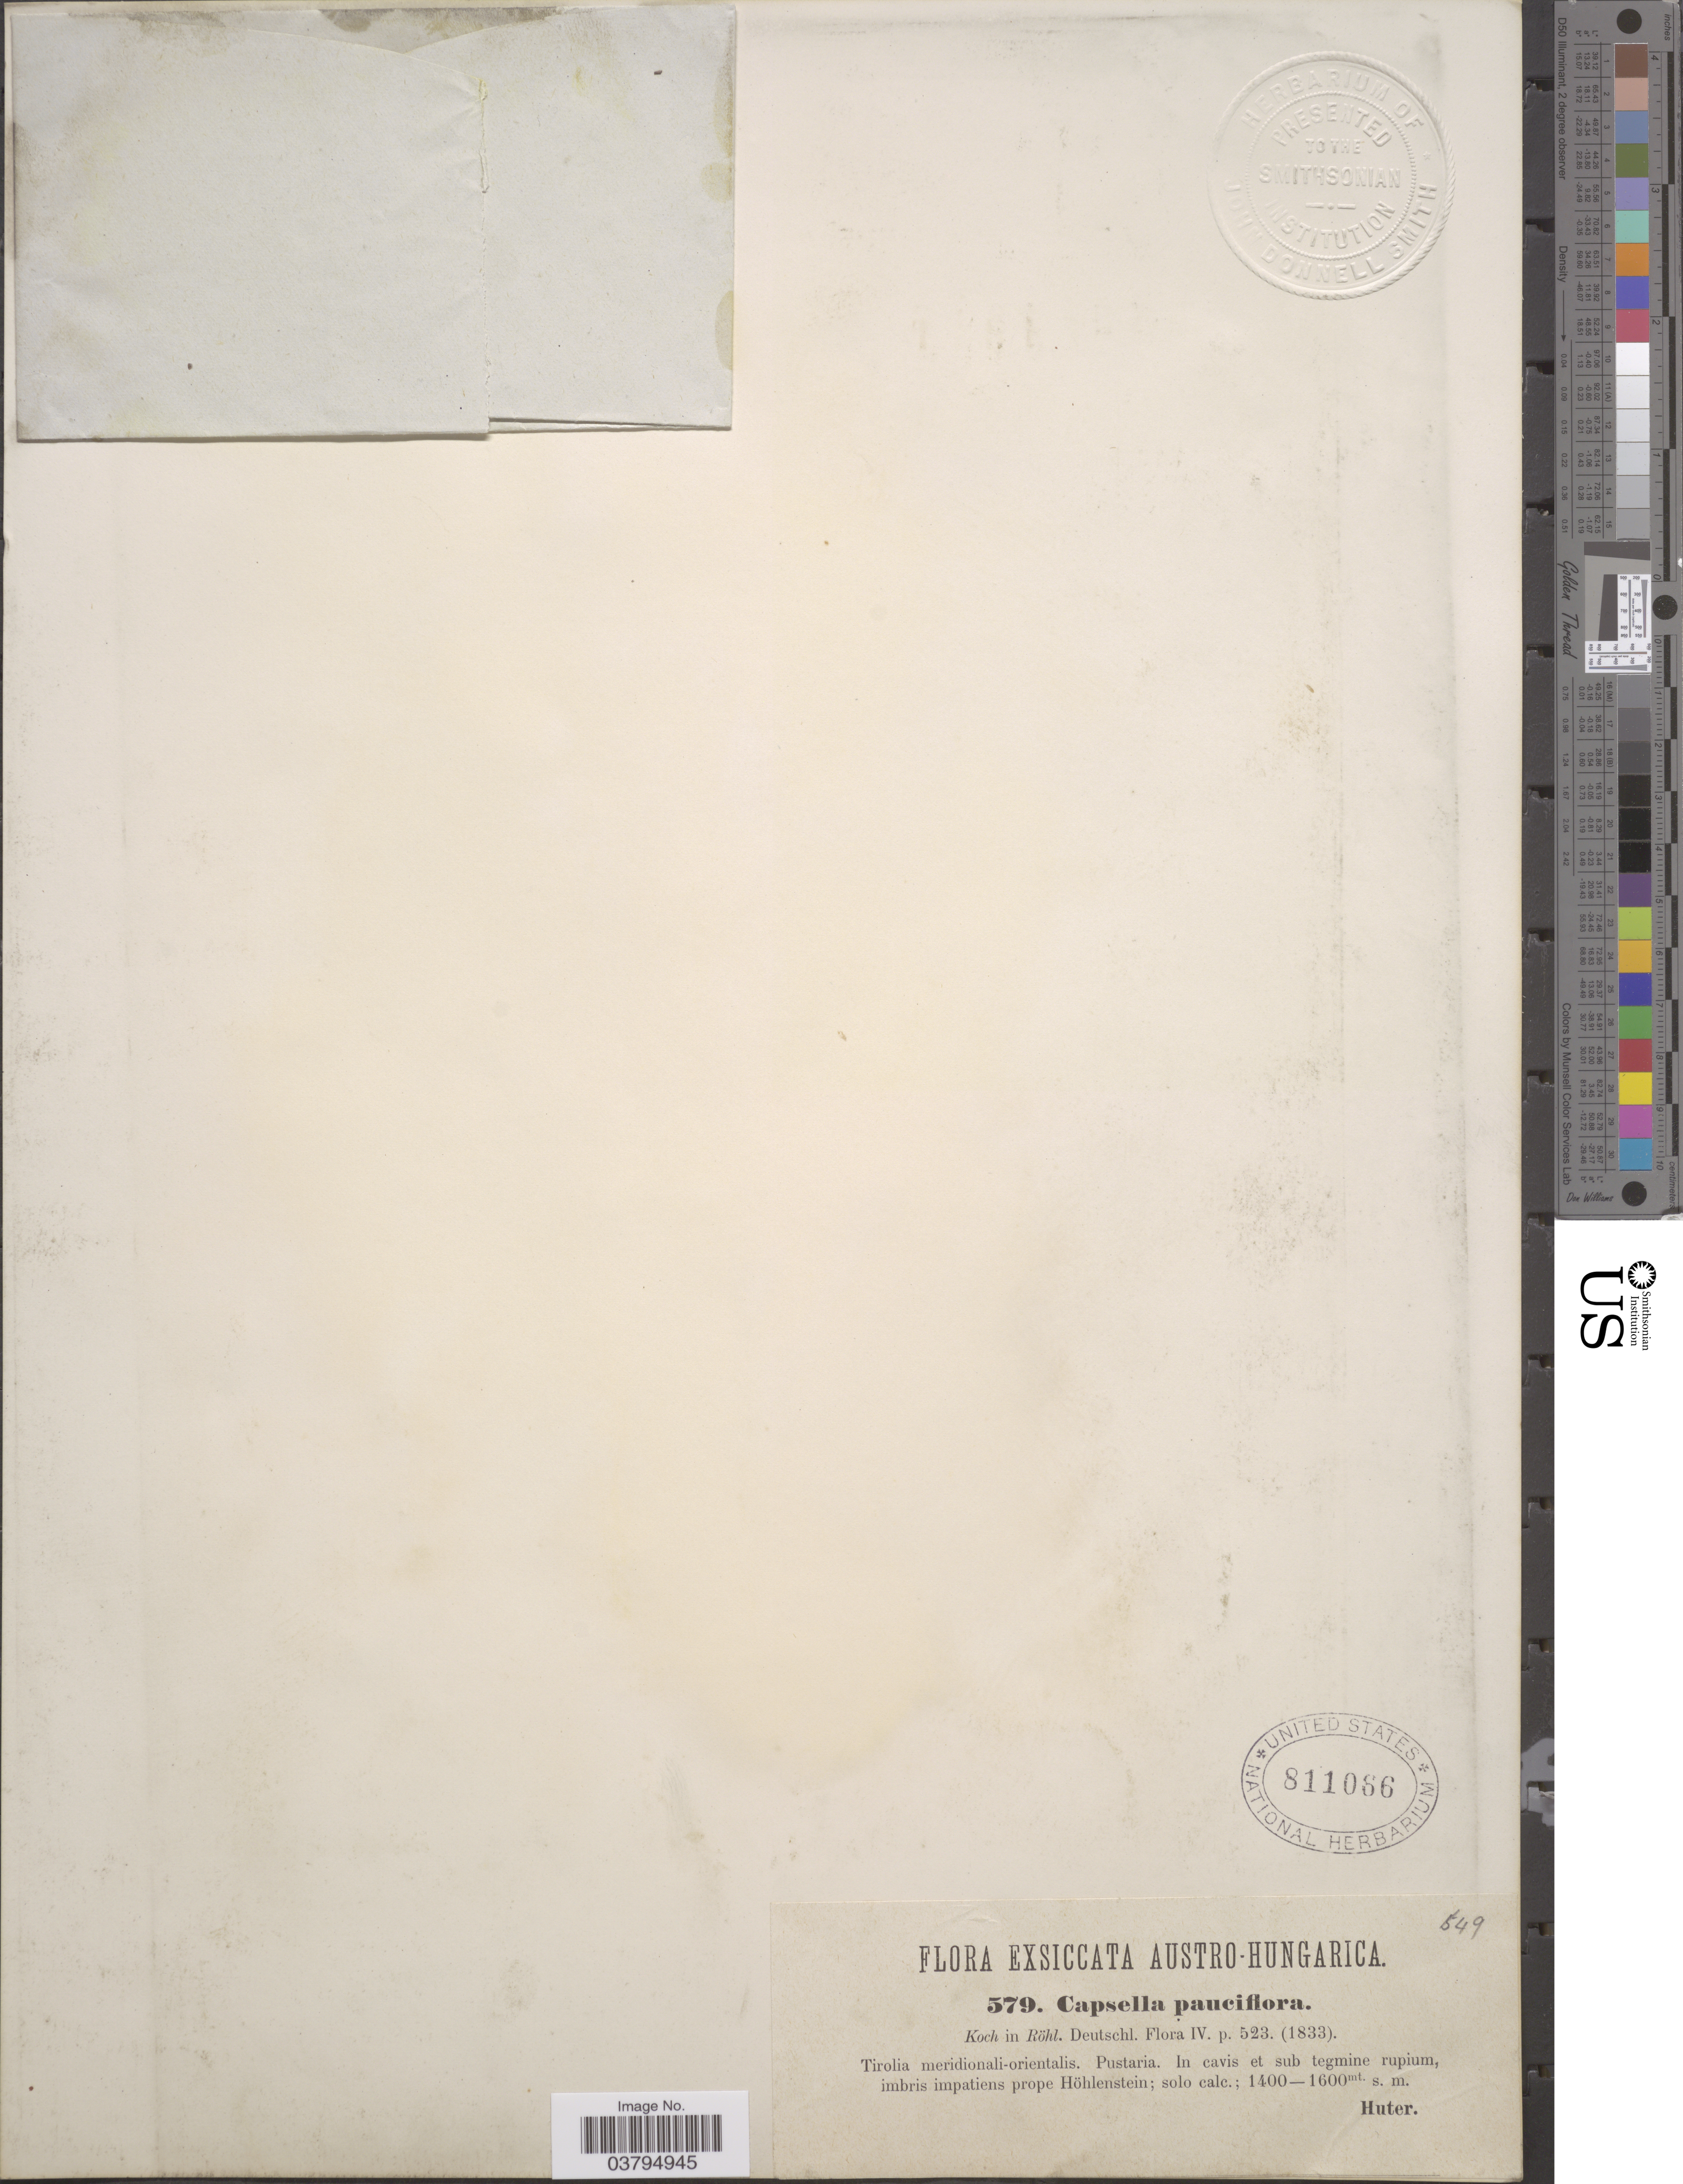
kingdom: Plantae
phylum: Tracheophyta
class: Magnoliopsida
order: Brassicales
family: Brassicaceae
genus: Capsella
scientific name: Capsella pauciflora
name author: W.D.J. Koch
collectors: -. Huter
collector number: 579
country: Austria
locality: Austro-Hungarica. Tirolia meridionali-orientalis. Pustaria. In cavis et sub tegmine rupium, imbris impatiens prope Höhlenstein.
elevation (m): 1400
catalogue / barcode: US 811066